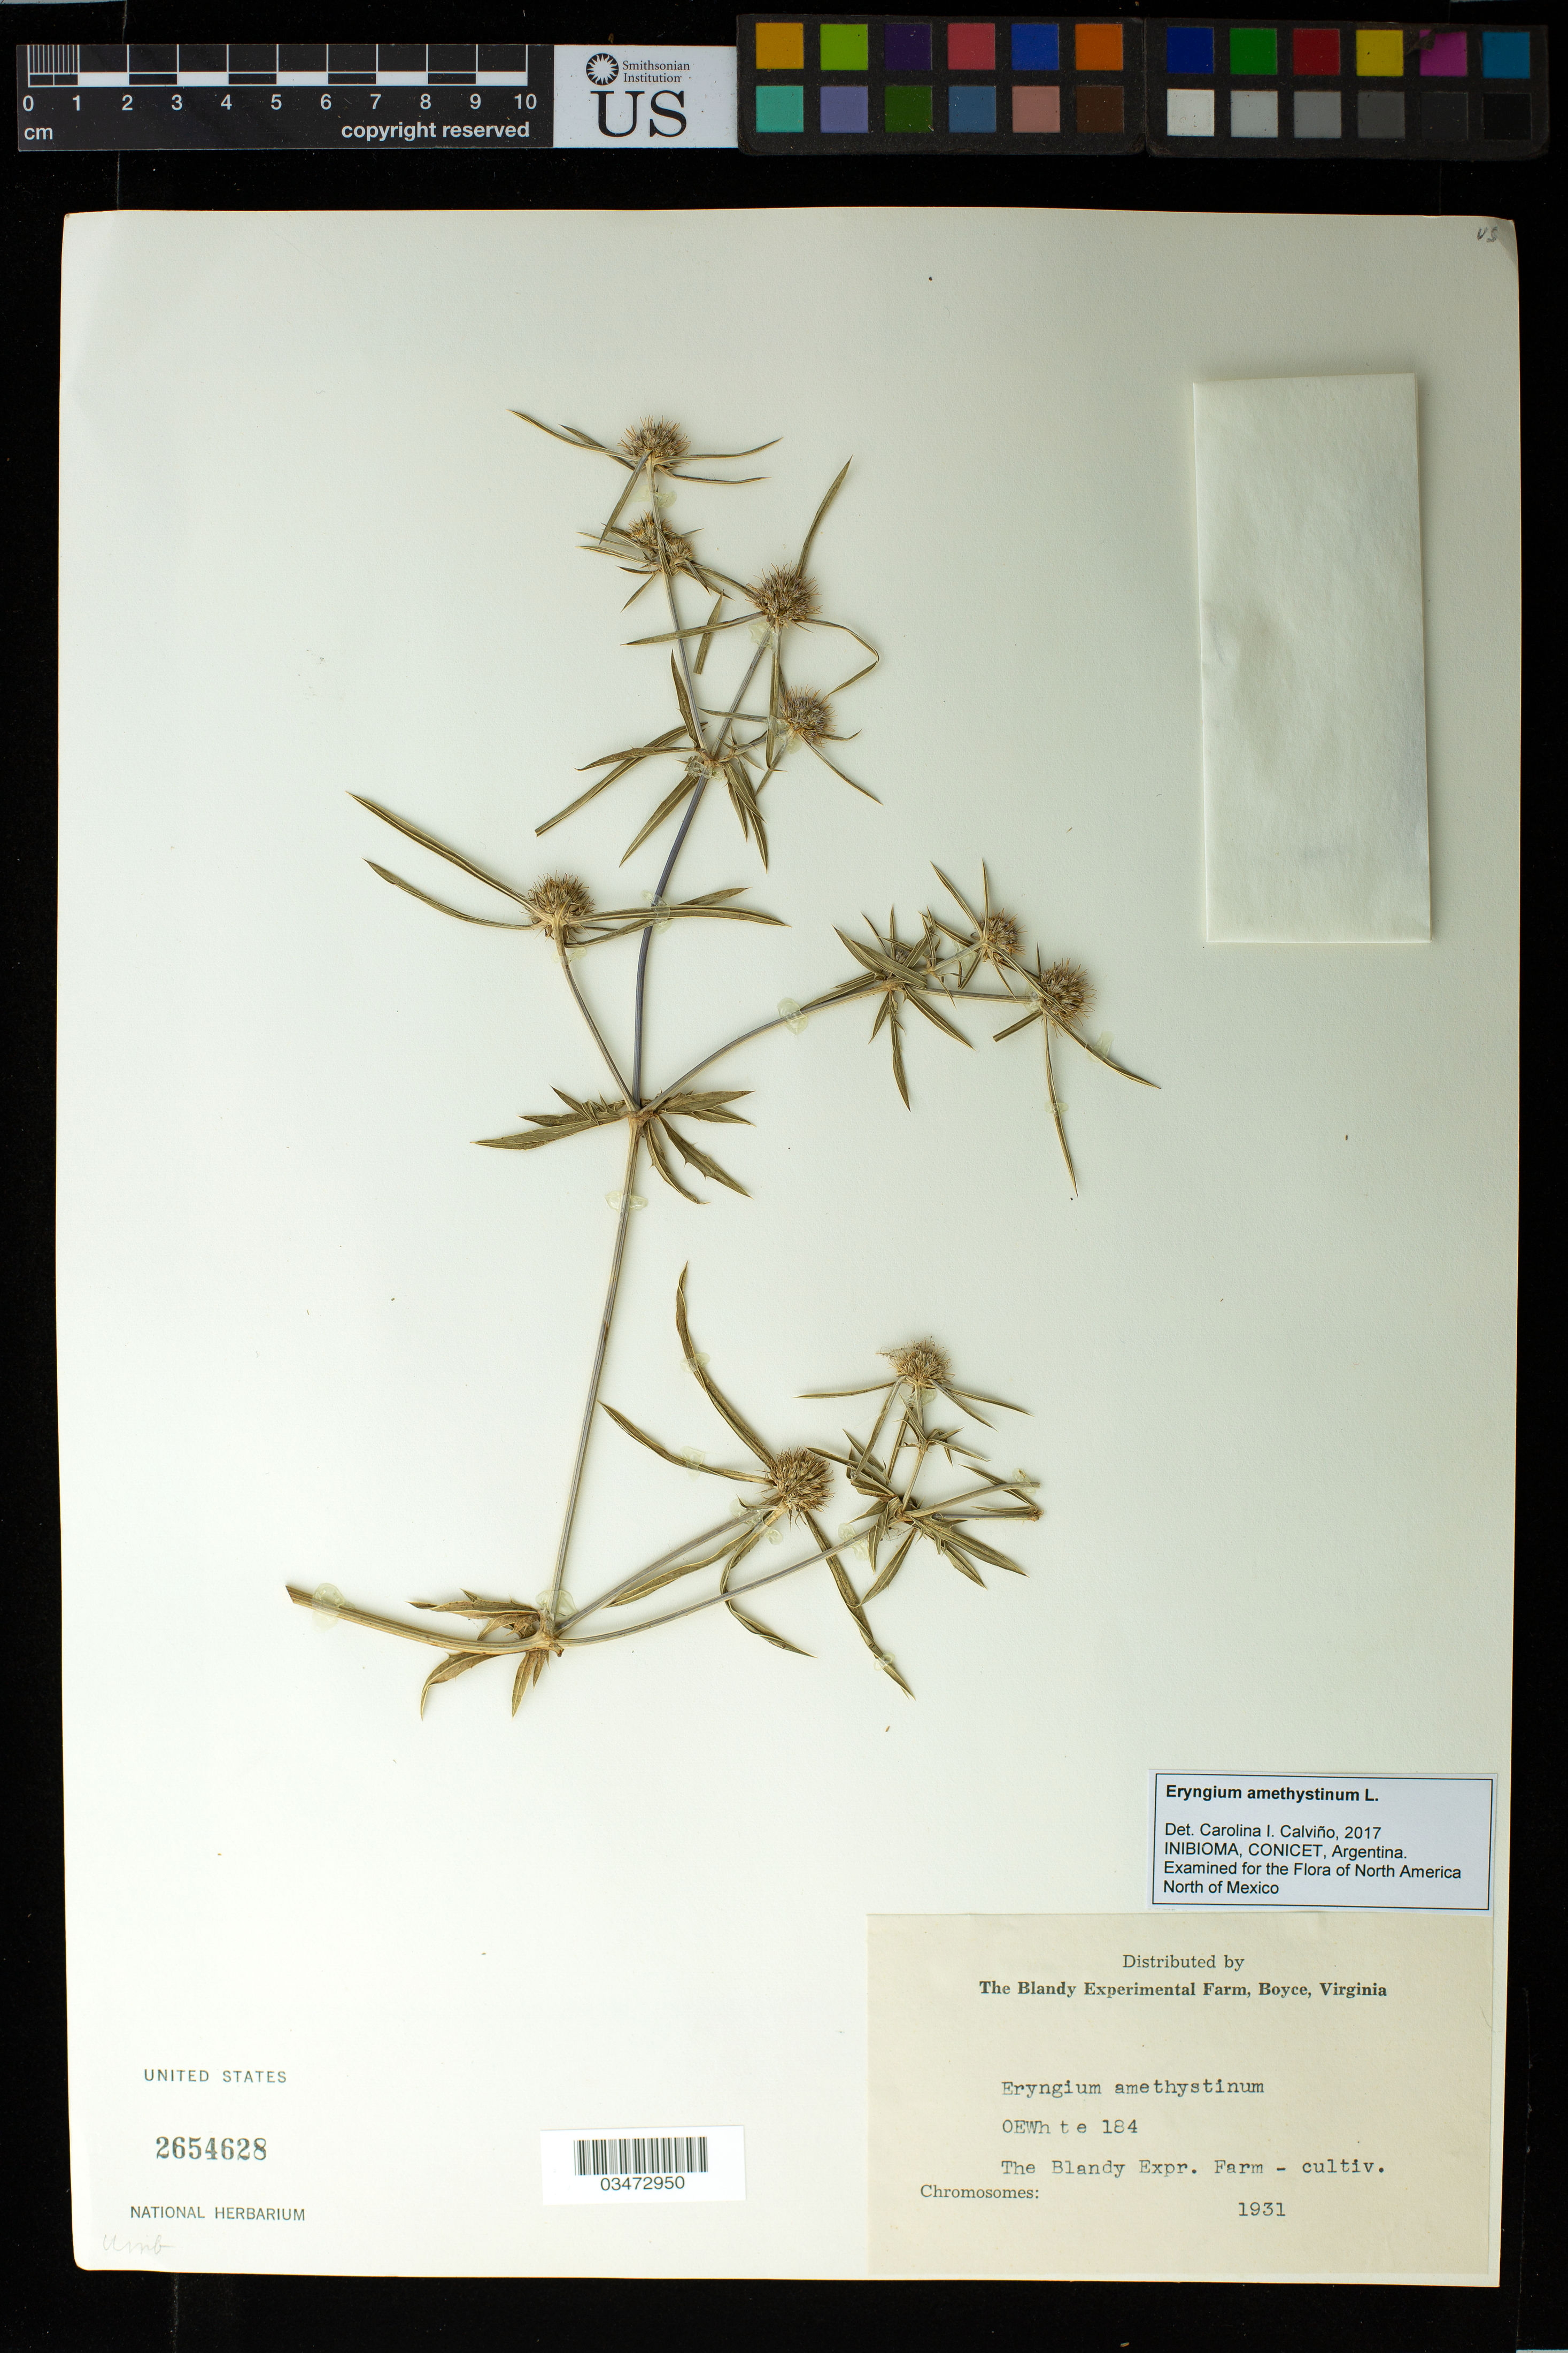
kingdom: Plantae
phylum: Tracheophyta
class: Magnoliopsida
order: Apiales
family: Apiaceae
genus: Eryngium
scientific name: Eryngium amethystinum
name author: L.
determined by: Calviño, C. I.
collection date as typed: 1931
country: United States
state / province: Virginia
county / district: Clarke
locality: Boyce, Blandy Experimental Farm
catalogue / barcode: US 2654628